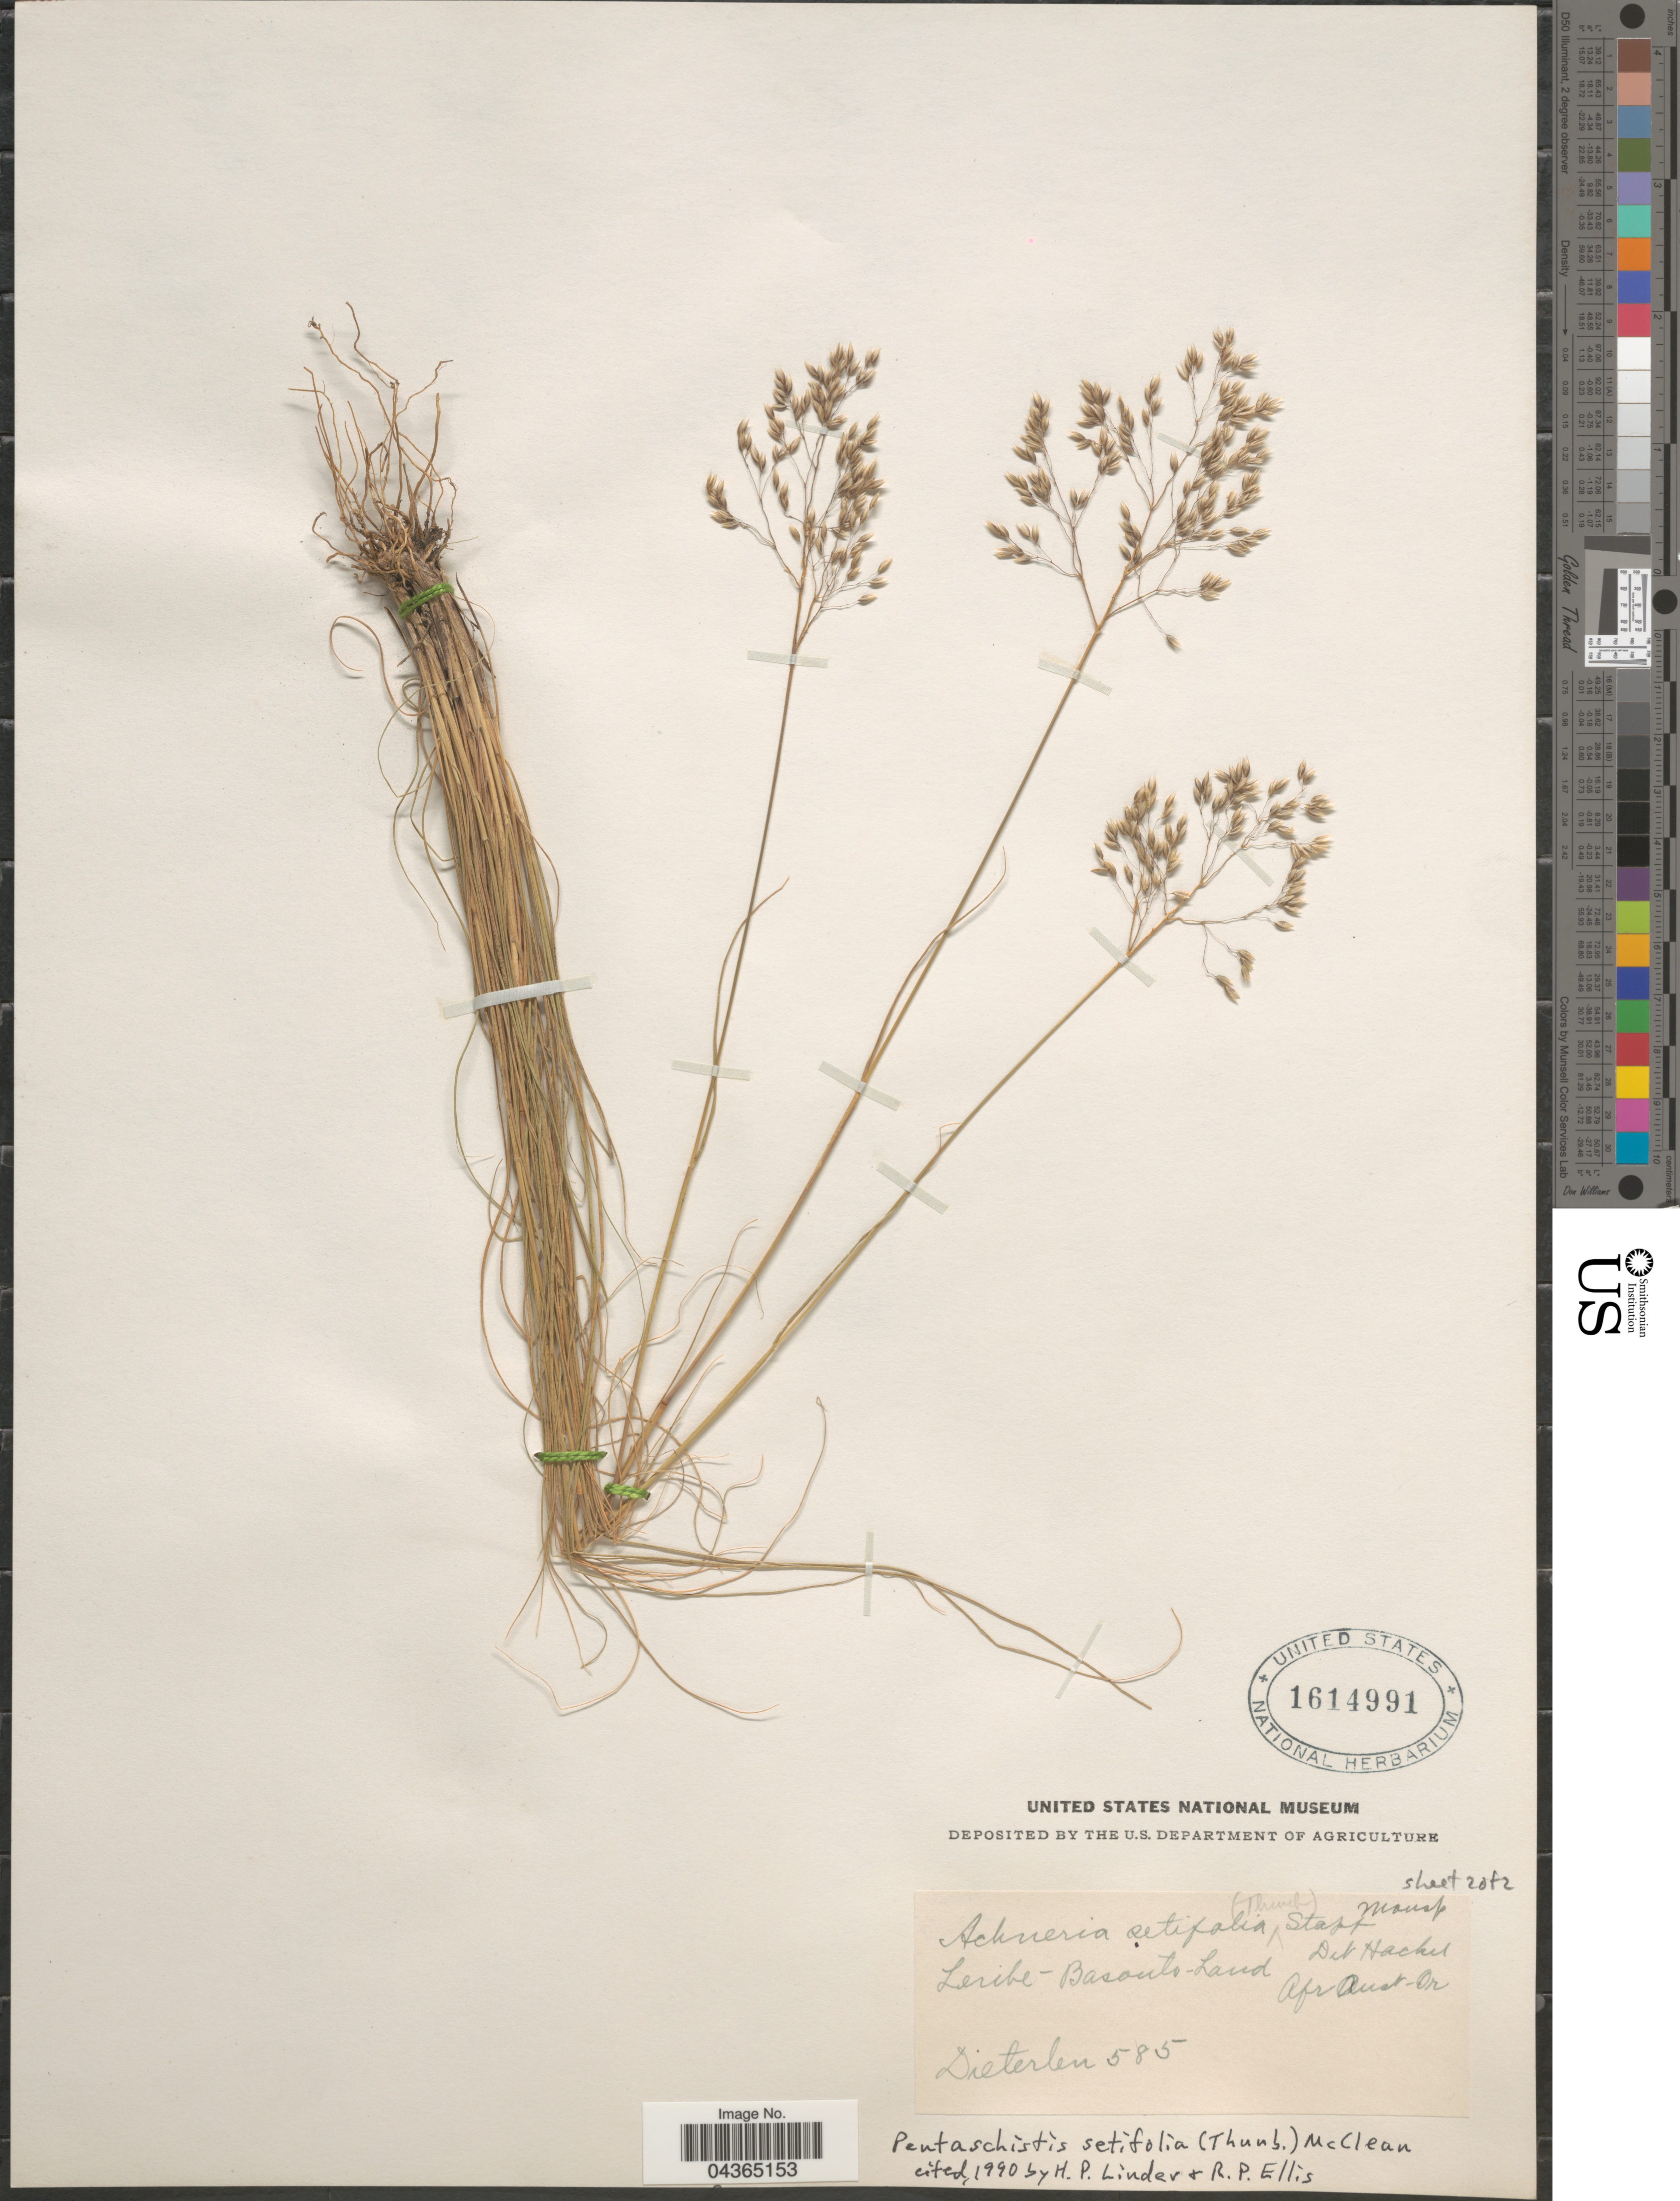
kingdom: Plantae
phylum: Tracheophyta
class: Liliopsida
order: Poales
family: Poaceae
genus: Pentameris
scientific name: Pentameris setifolia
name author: (Thunb.) Galley & H.P. Linder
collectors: -. Dieterlen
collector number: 585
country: Lesotho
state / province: Leribe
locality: Basouto-Land. Afr Aust-or.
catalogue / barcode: US 1614991